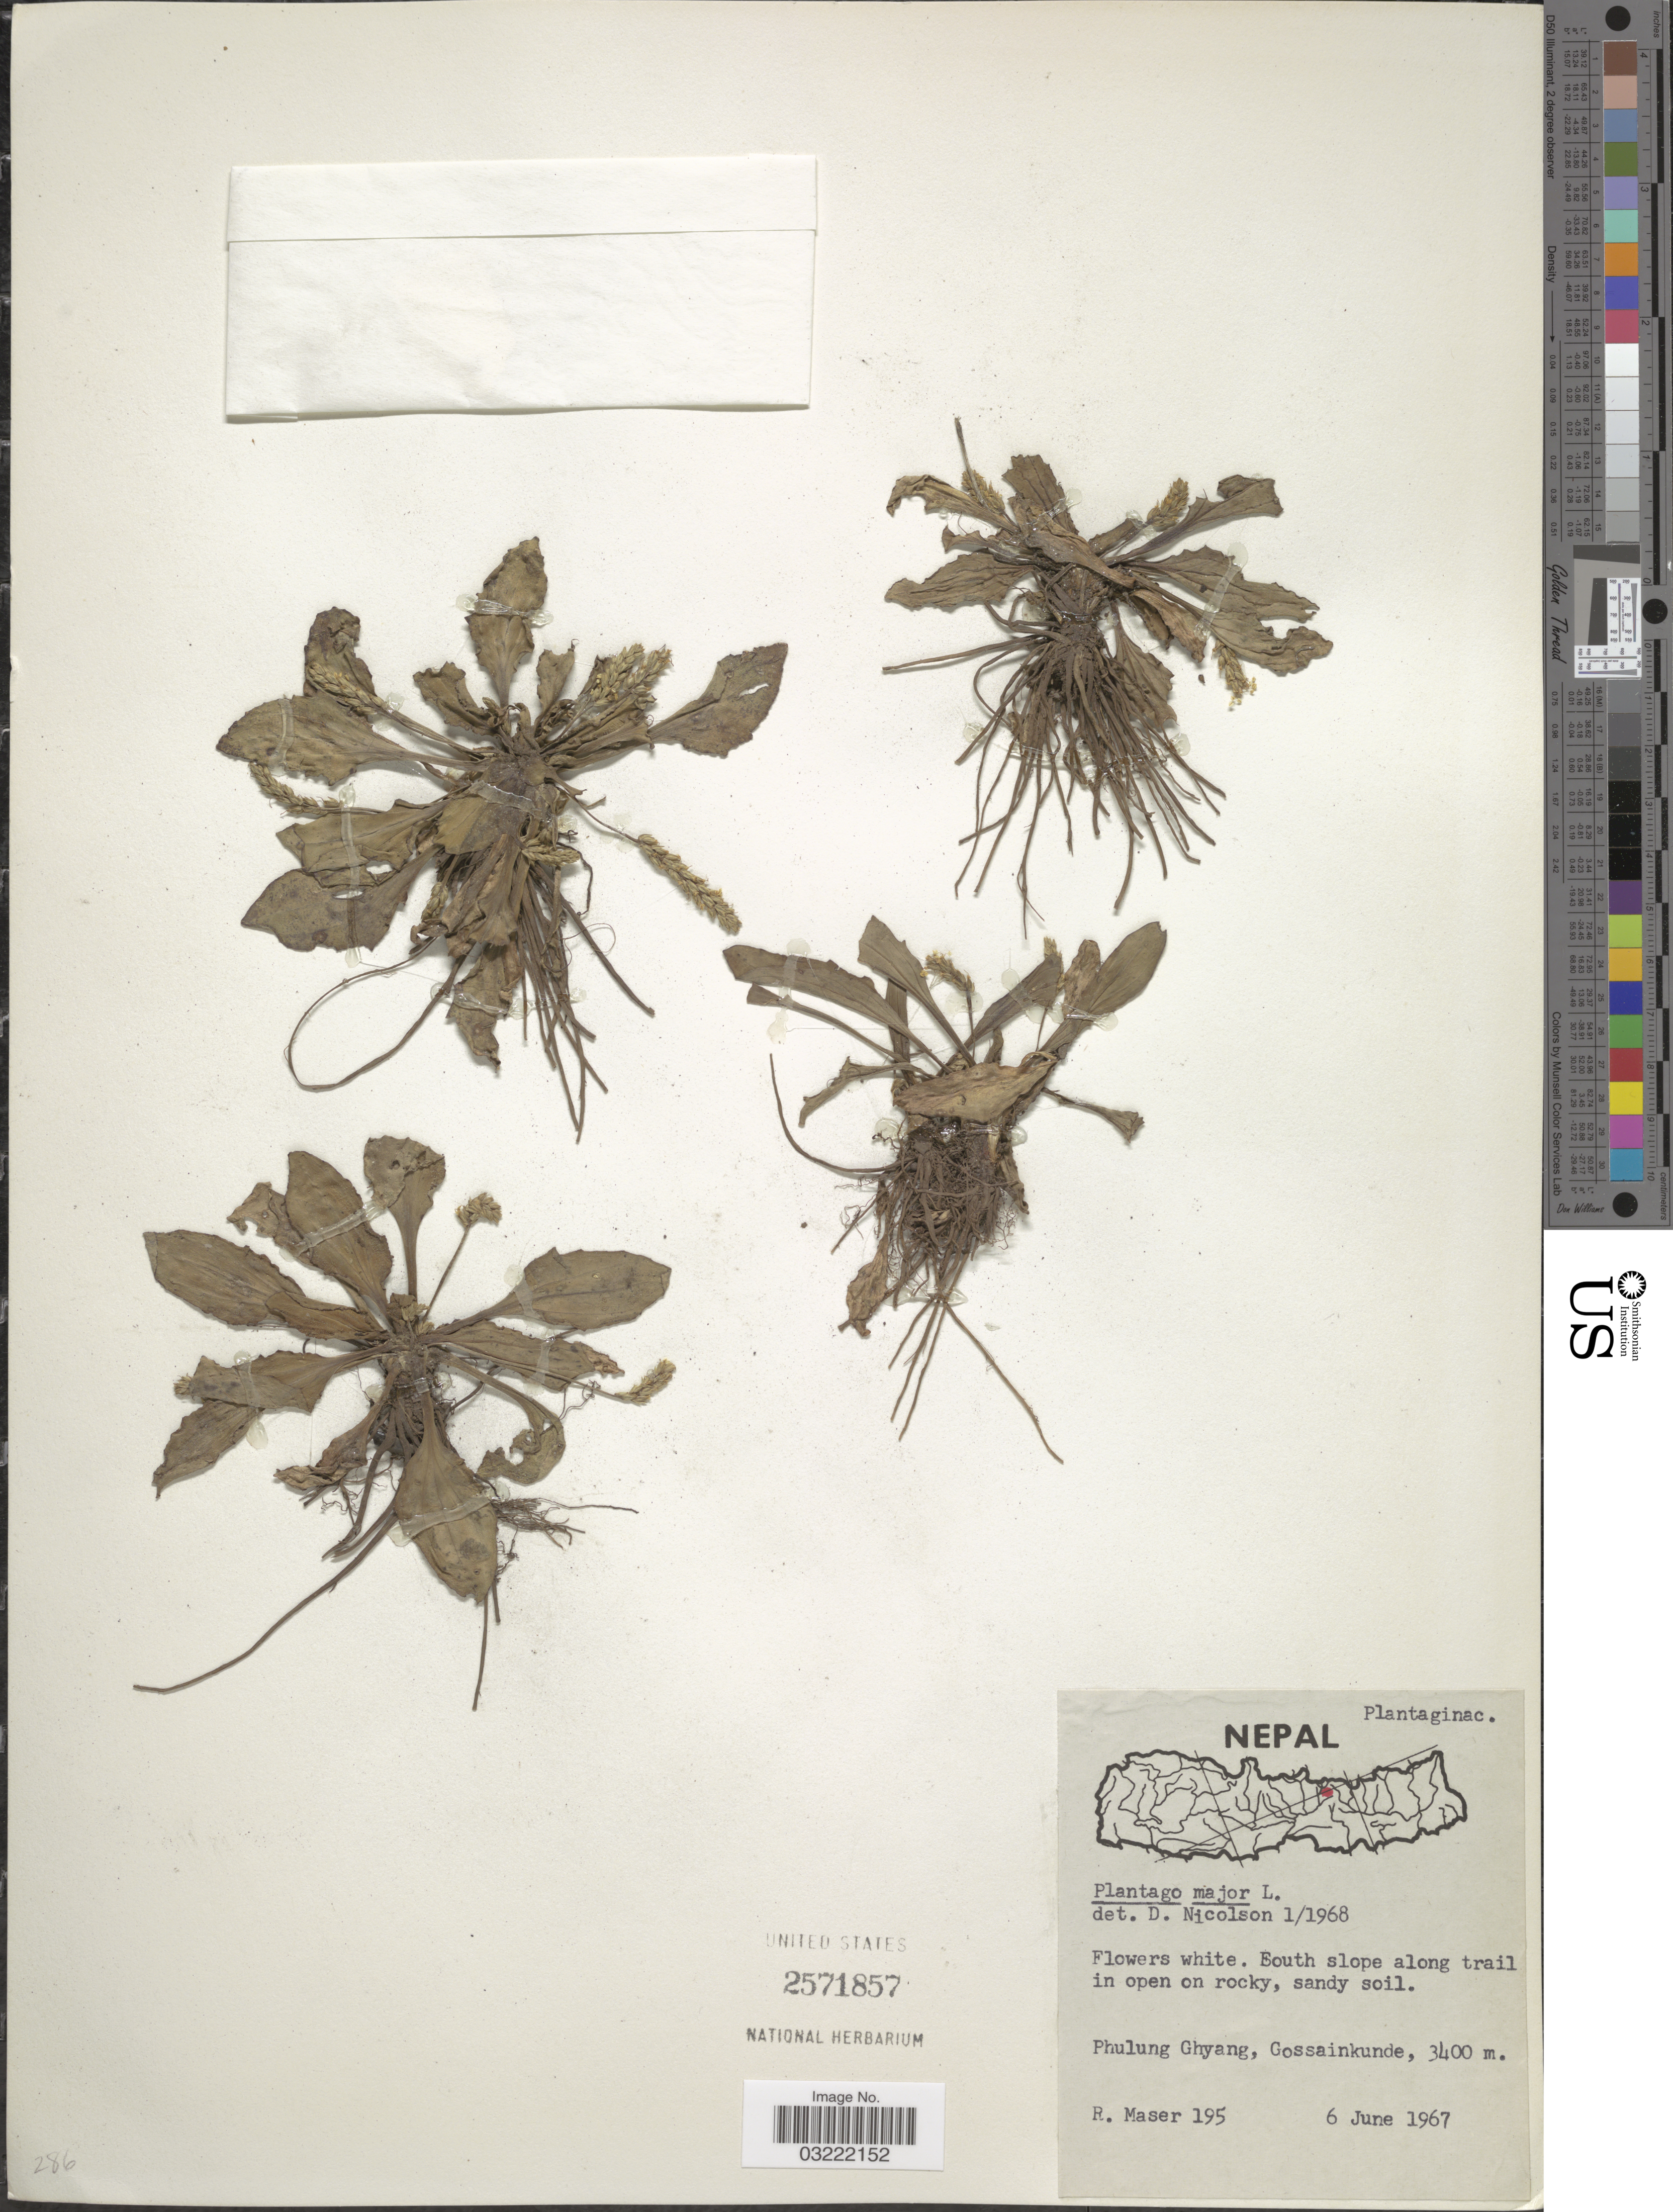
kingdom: Plantae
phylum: Tracheophyta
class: Magnoliopsida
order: Lamiales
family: Plantaginaceae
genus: Plantago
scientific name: Plantago major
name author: L.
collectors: R. Maser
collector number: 195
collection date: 1967-06-06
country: Nepal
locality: Phulung Ghyang, Gossainkunde.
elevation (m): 3400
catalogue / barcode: US 2571857